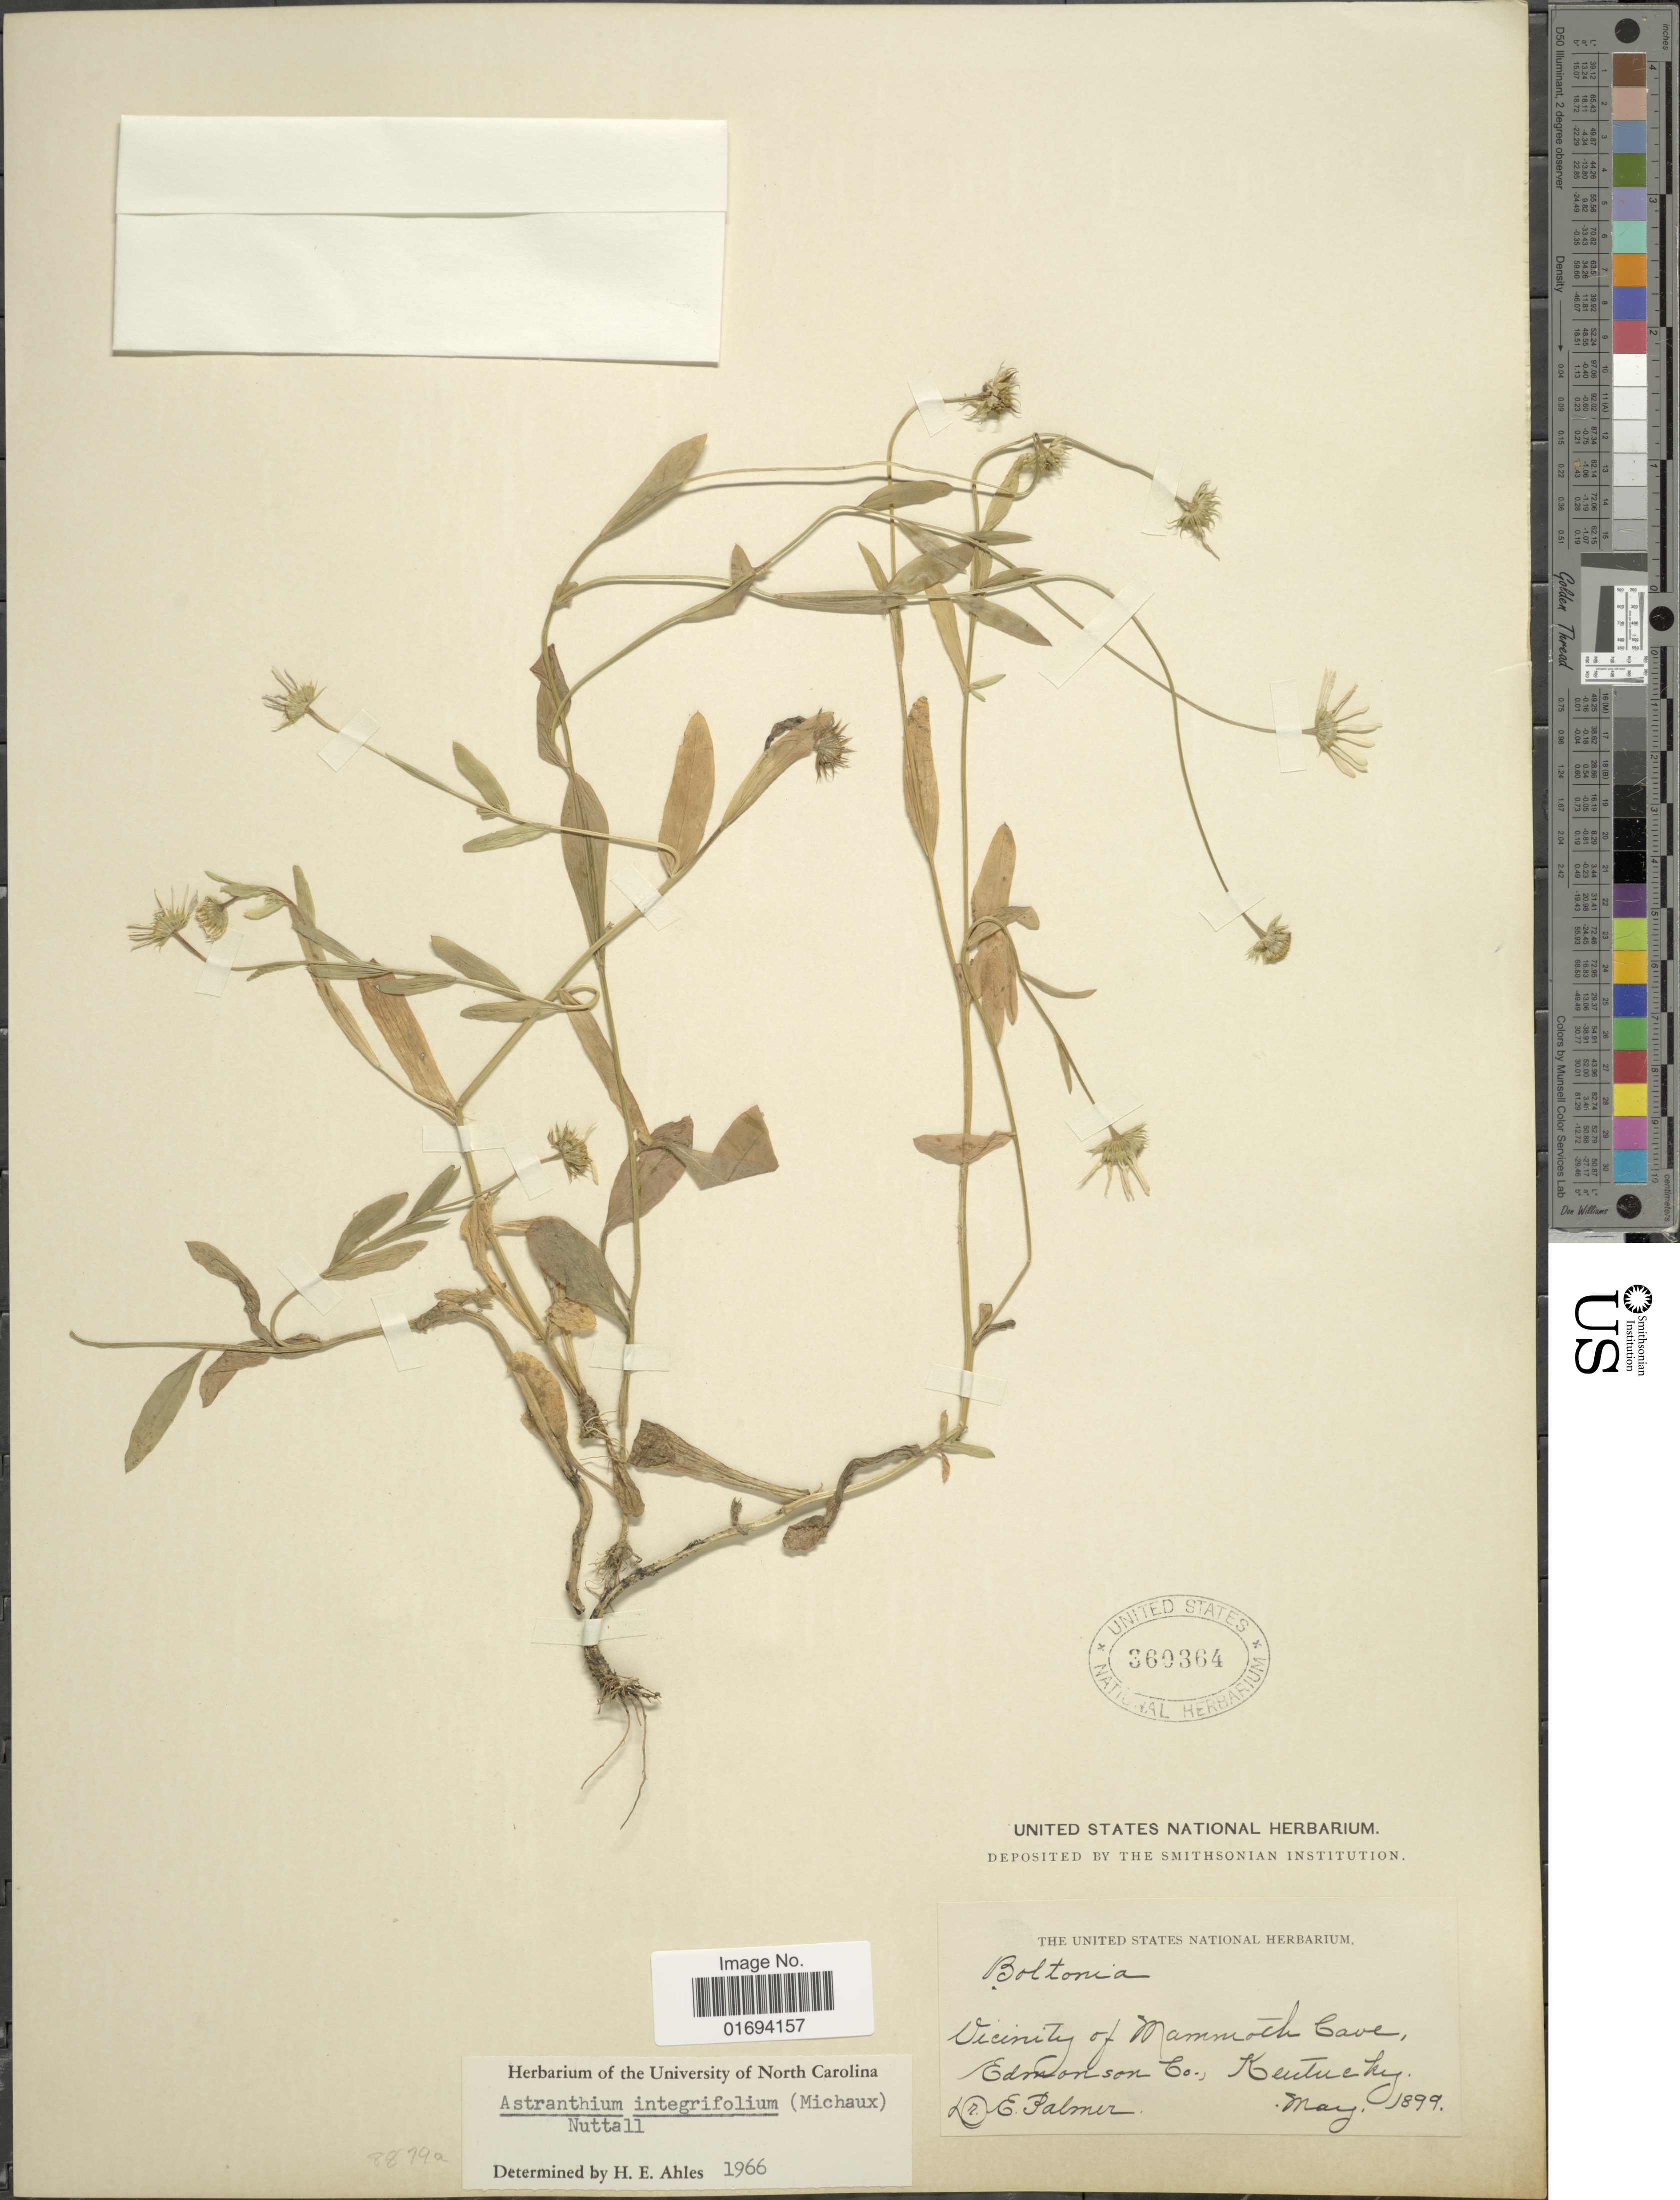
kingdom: Plantae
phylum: Tracheophyta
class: Magnoliopsida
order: Asterales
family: Asteraceae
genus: Astranthium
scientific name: Astranthium integrifolium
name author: (Michx.) Nutt.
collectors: D. E. Palmer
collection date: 1899-05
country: United States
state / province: Kentucky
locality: Vicinity of Mammoch Cave, Edmonson Co., Kentucky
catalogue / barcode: US 360364